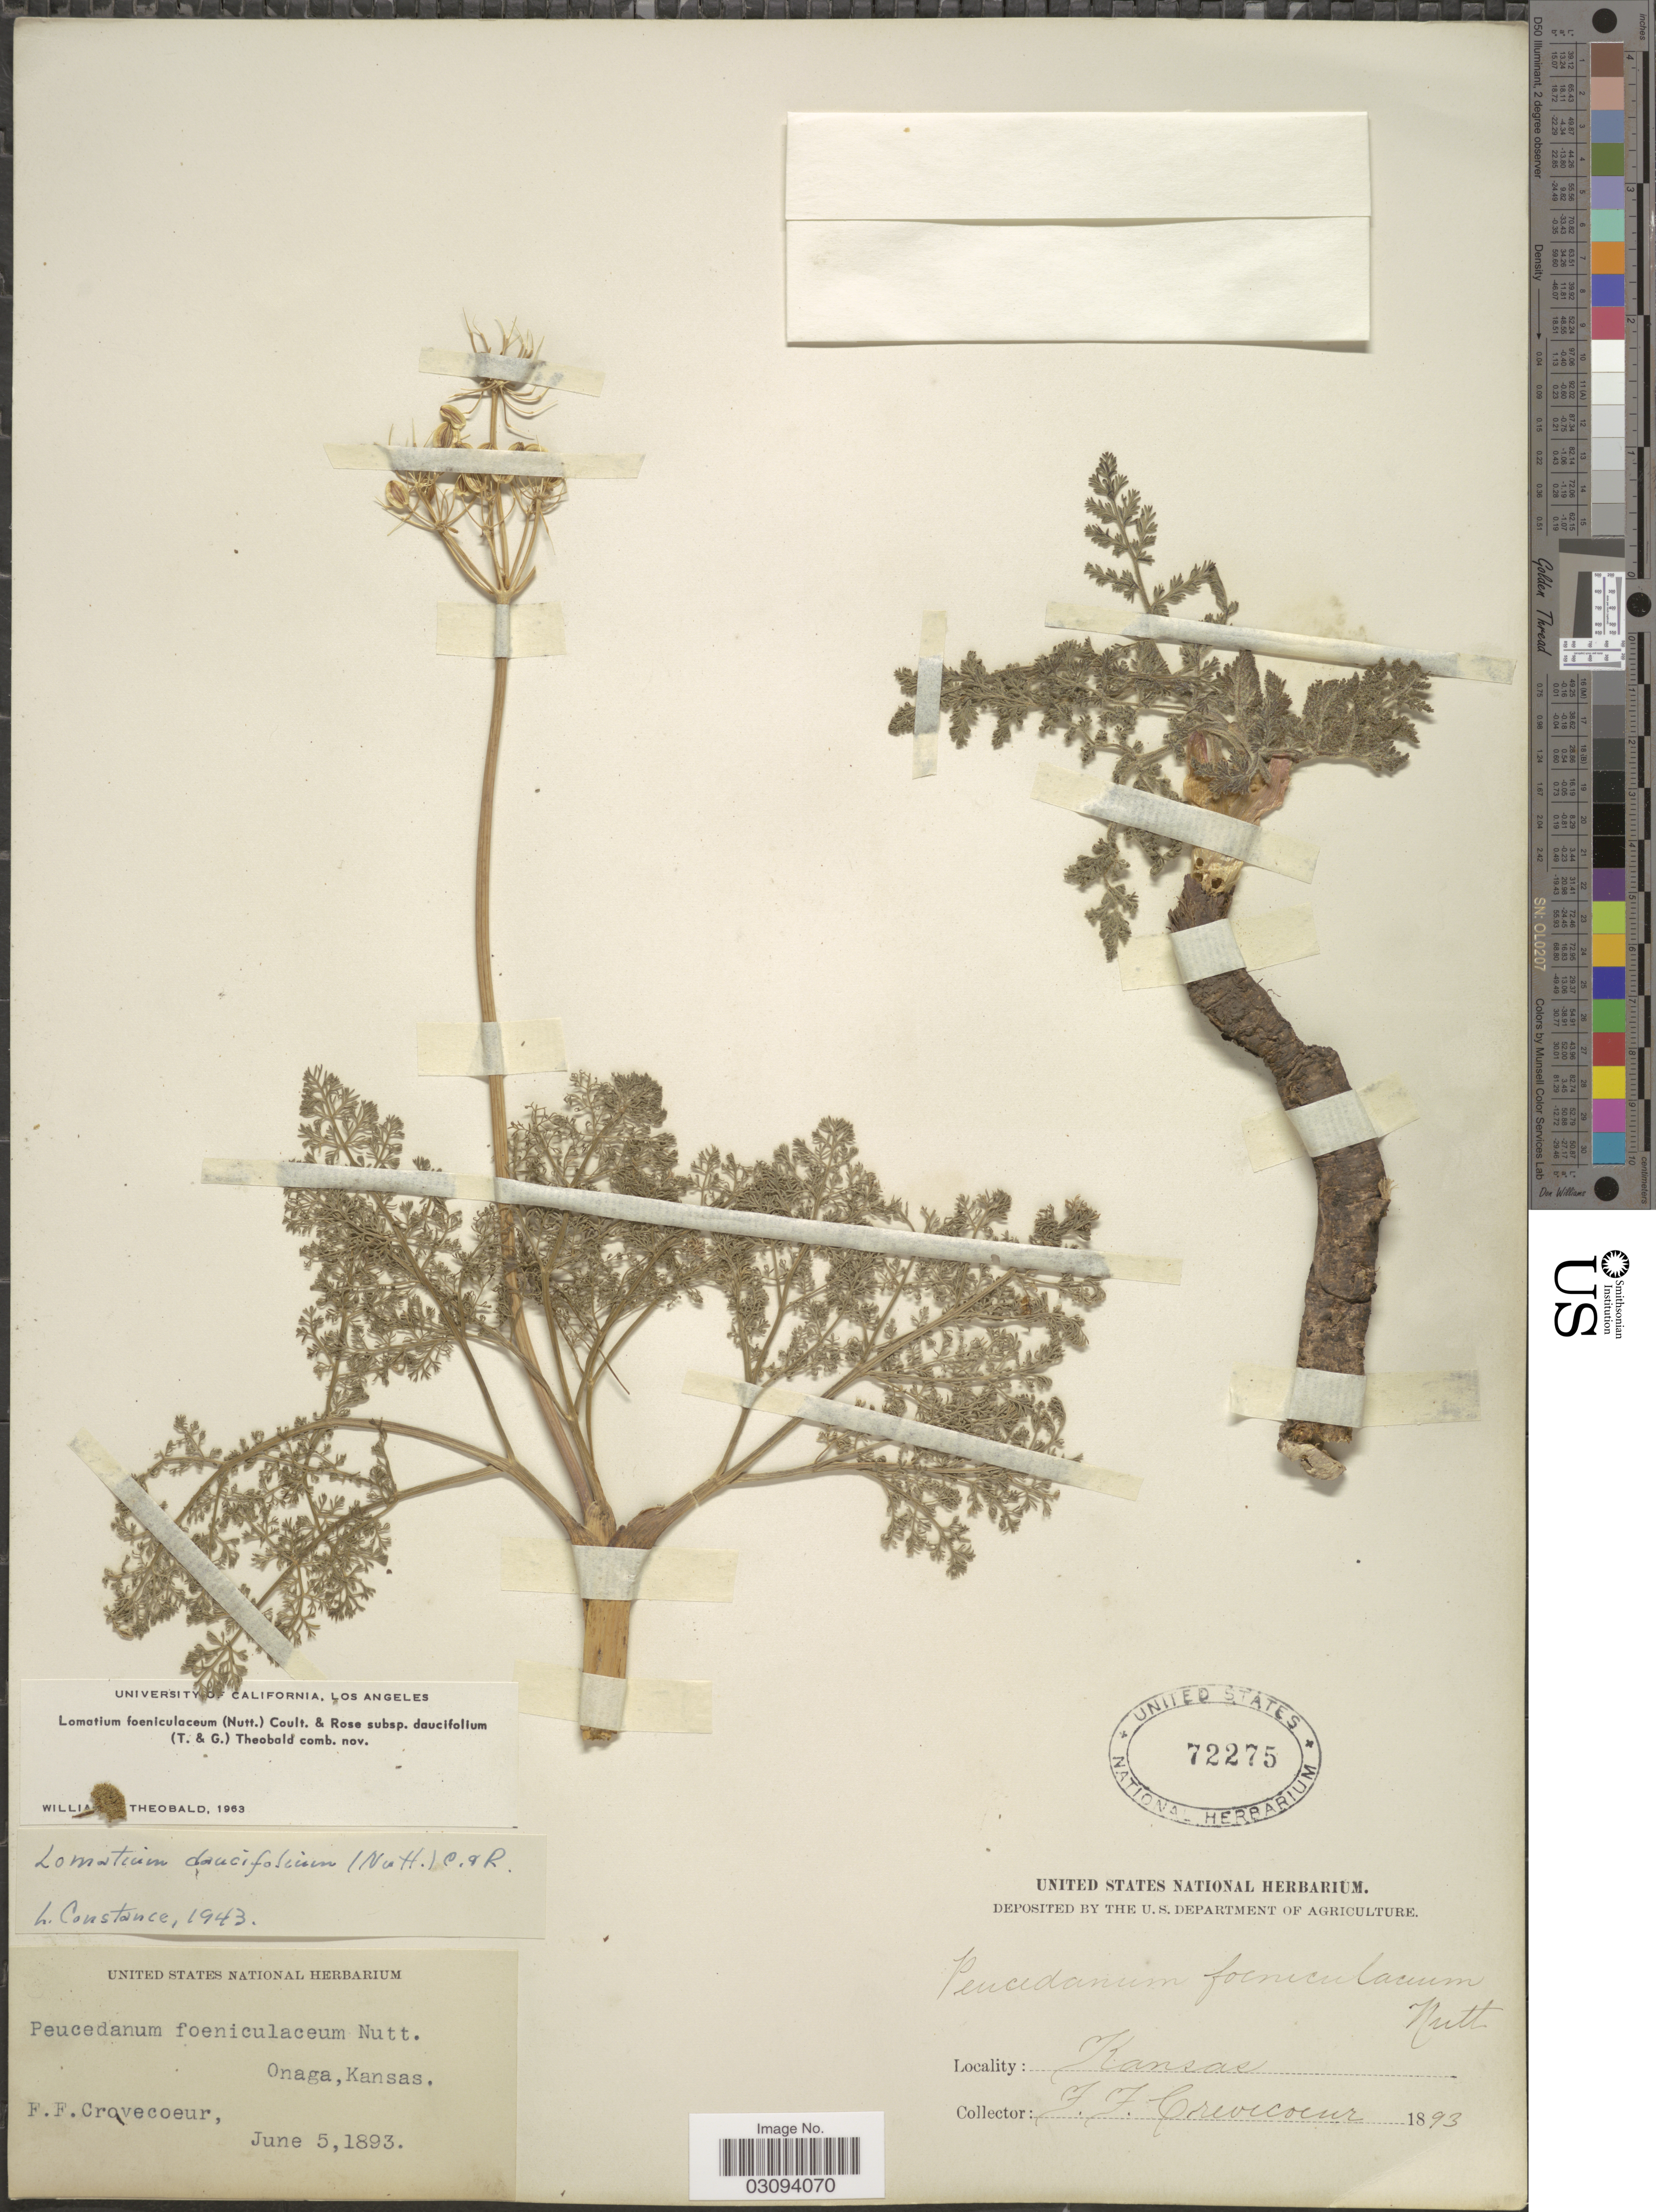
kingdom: Plantae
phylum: Tracheophyta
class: Magnoliopsida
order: Apiales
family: Apiaceae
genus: Lomatium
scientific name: Lomatium foeniculaceum subsp. daucifolium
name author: (Torr. & A. Gray) W.L. Theob.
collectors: F. F. Crevecoeur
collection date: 1893-06-05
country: United States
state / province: Kansas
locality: Onaga.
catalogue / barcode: US 72275